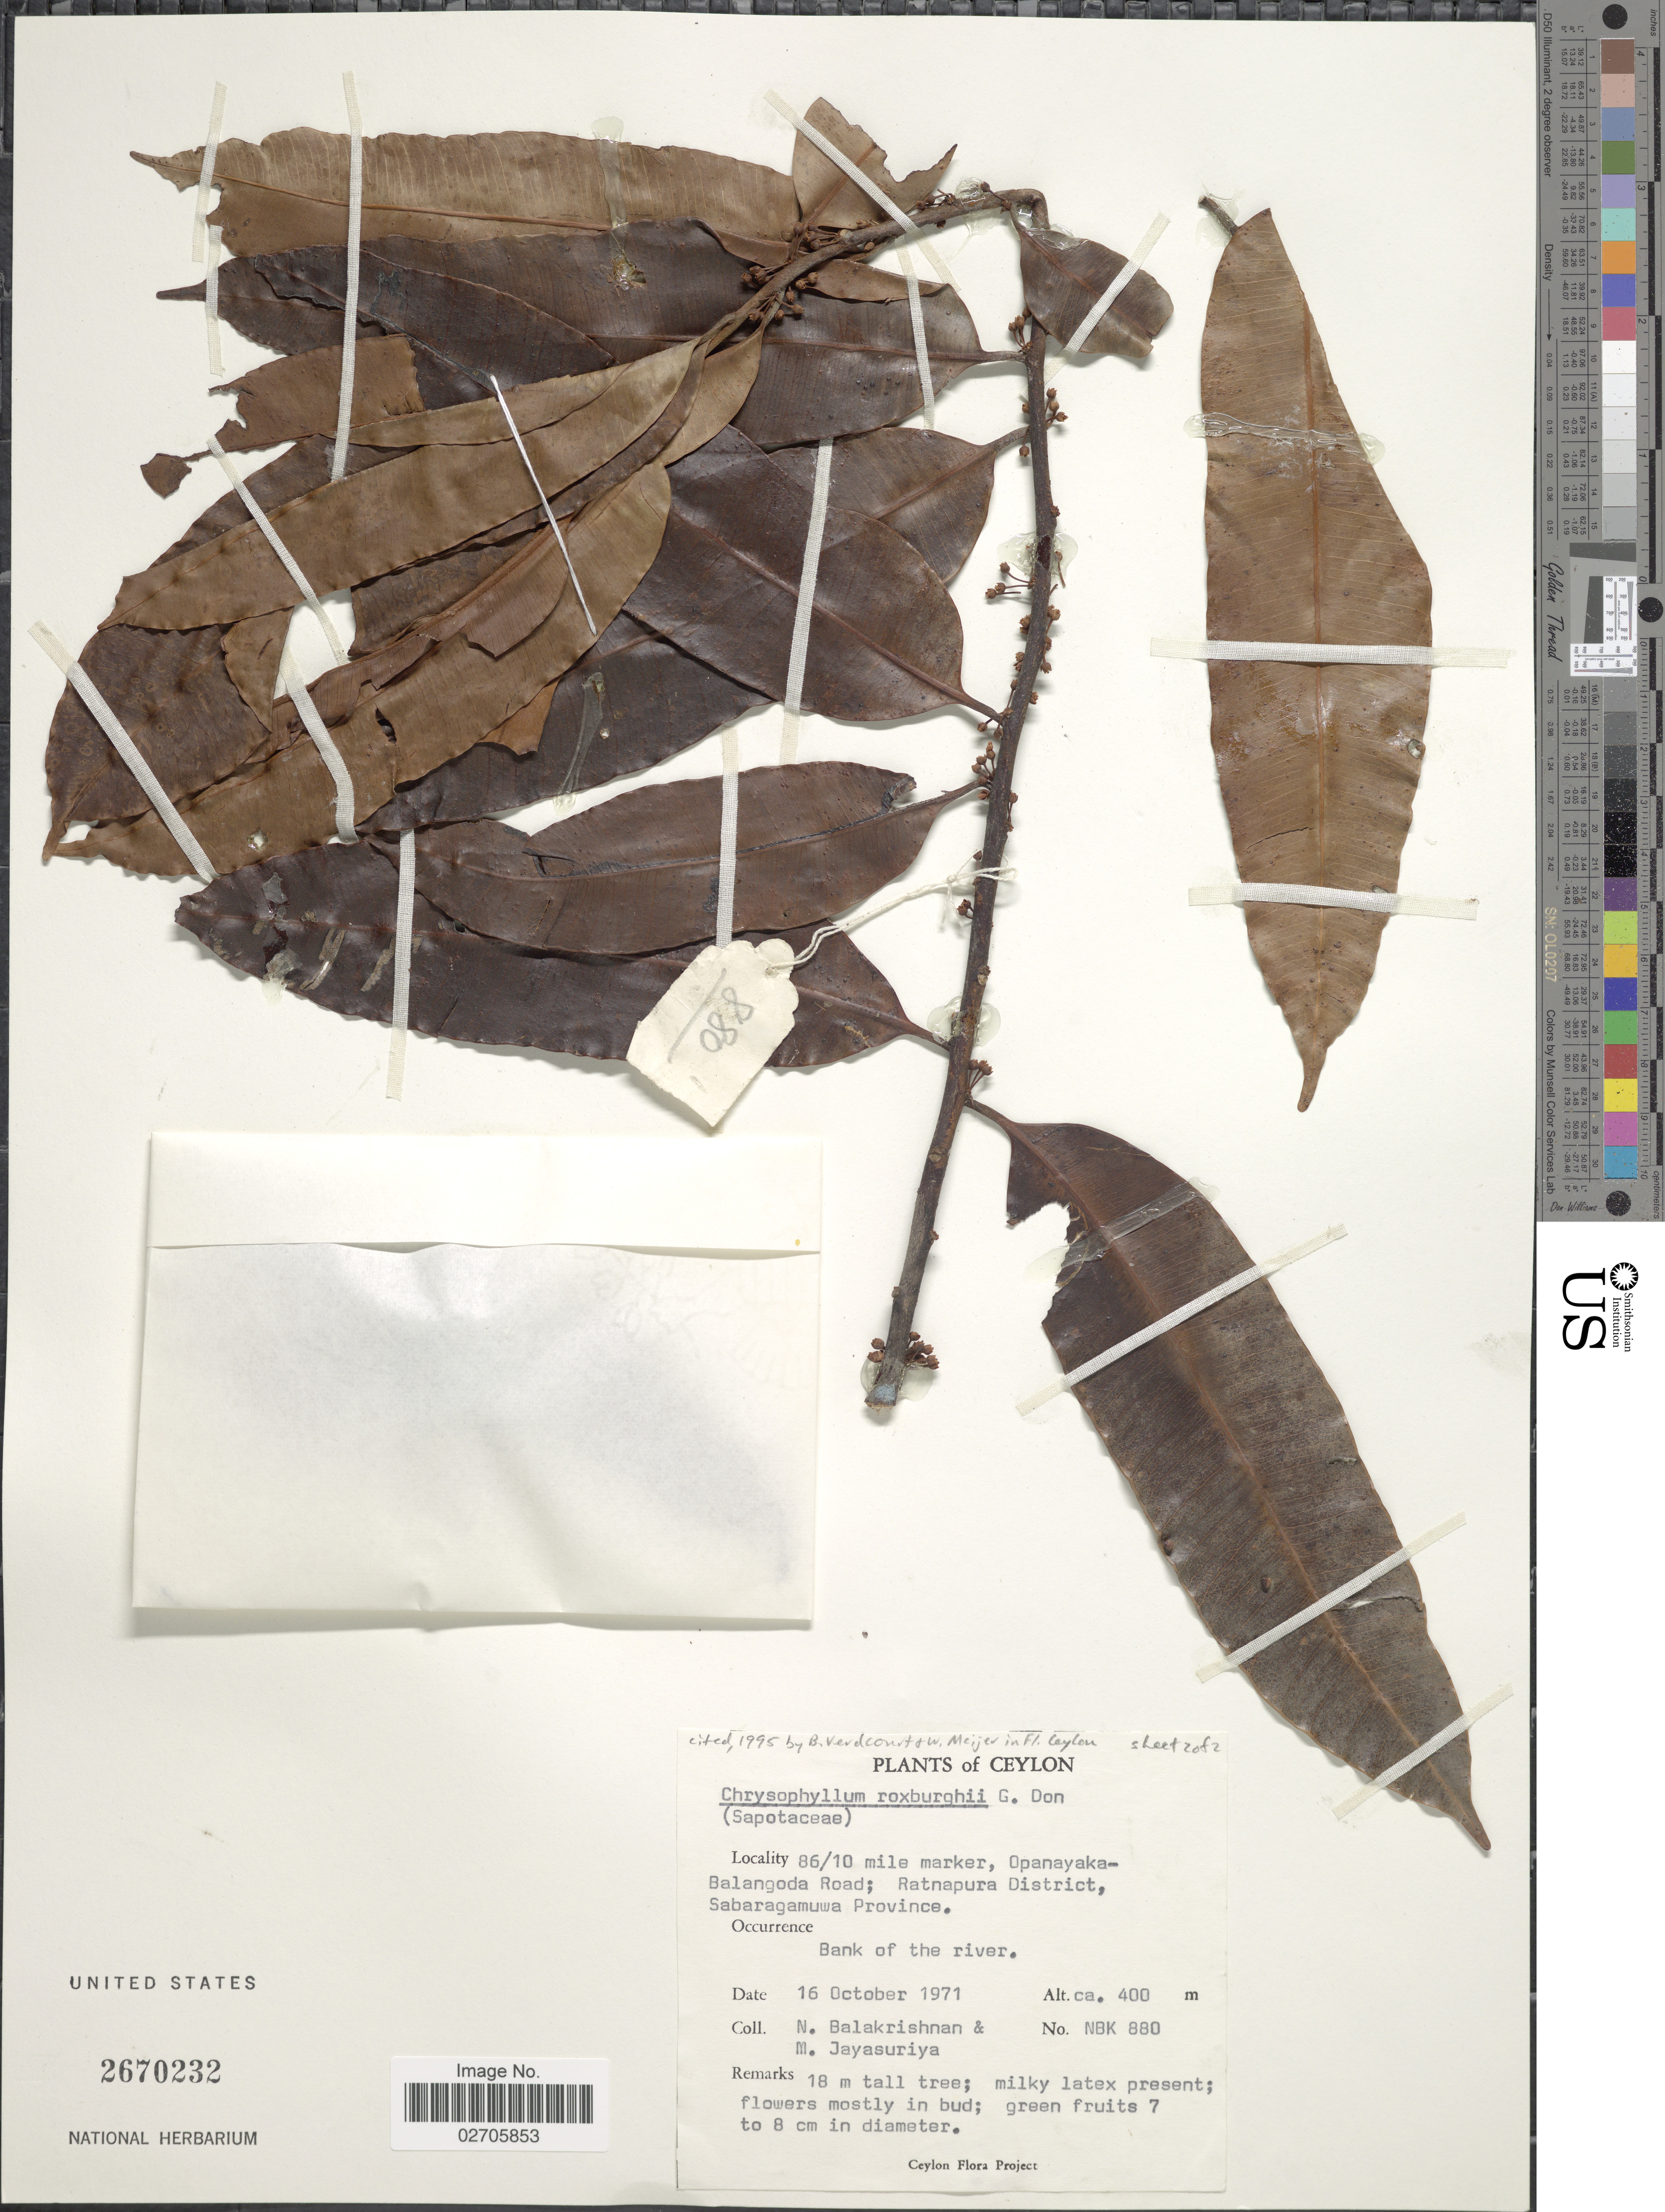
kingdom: Plantae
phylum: Tracheophyta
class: Magnoliopsida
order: Ericales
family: Sapotaceae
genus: Chrysophyllum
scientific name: Chrysophyllum roxburghii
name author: G. Don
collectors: N. Balakrishnan & M. Jayasuria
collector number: NBK 880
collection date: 1971-10-16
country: Sri Lanka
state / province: Sabaragamuwa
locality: Ceylon, 86/10 mile marker, Opanayaka-Balangoda Road; Ratnapura District, Bank of the river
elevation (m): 400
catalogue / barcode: US 2670232